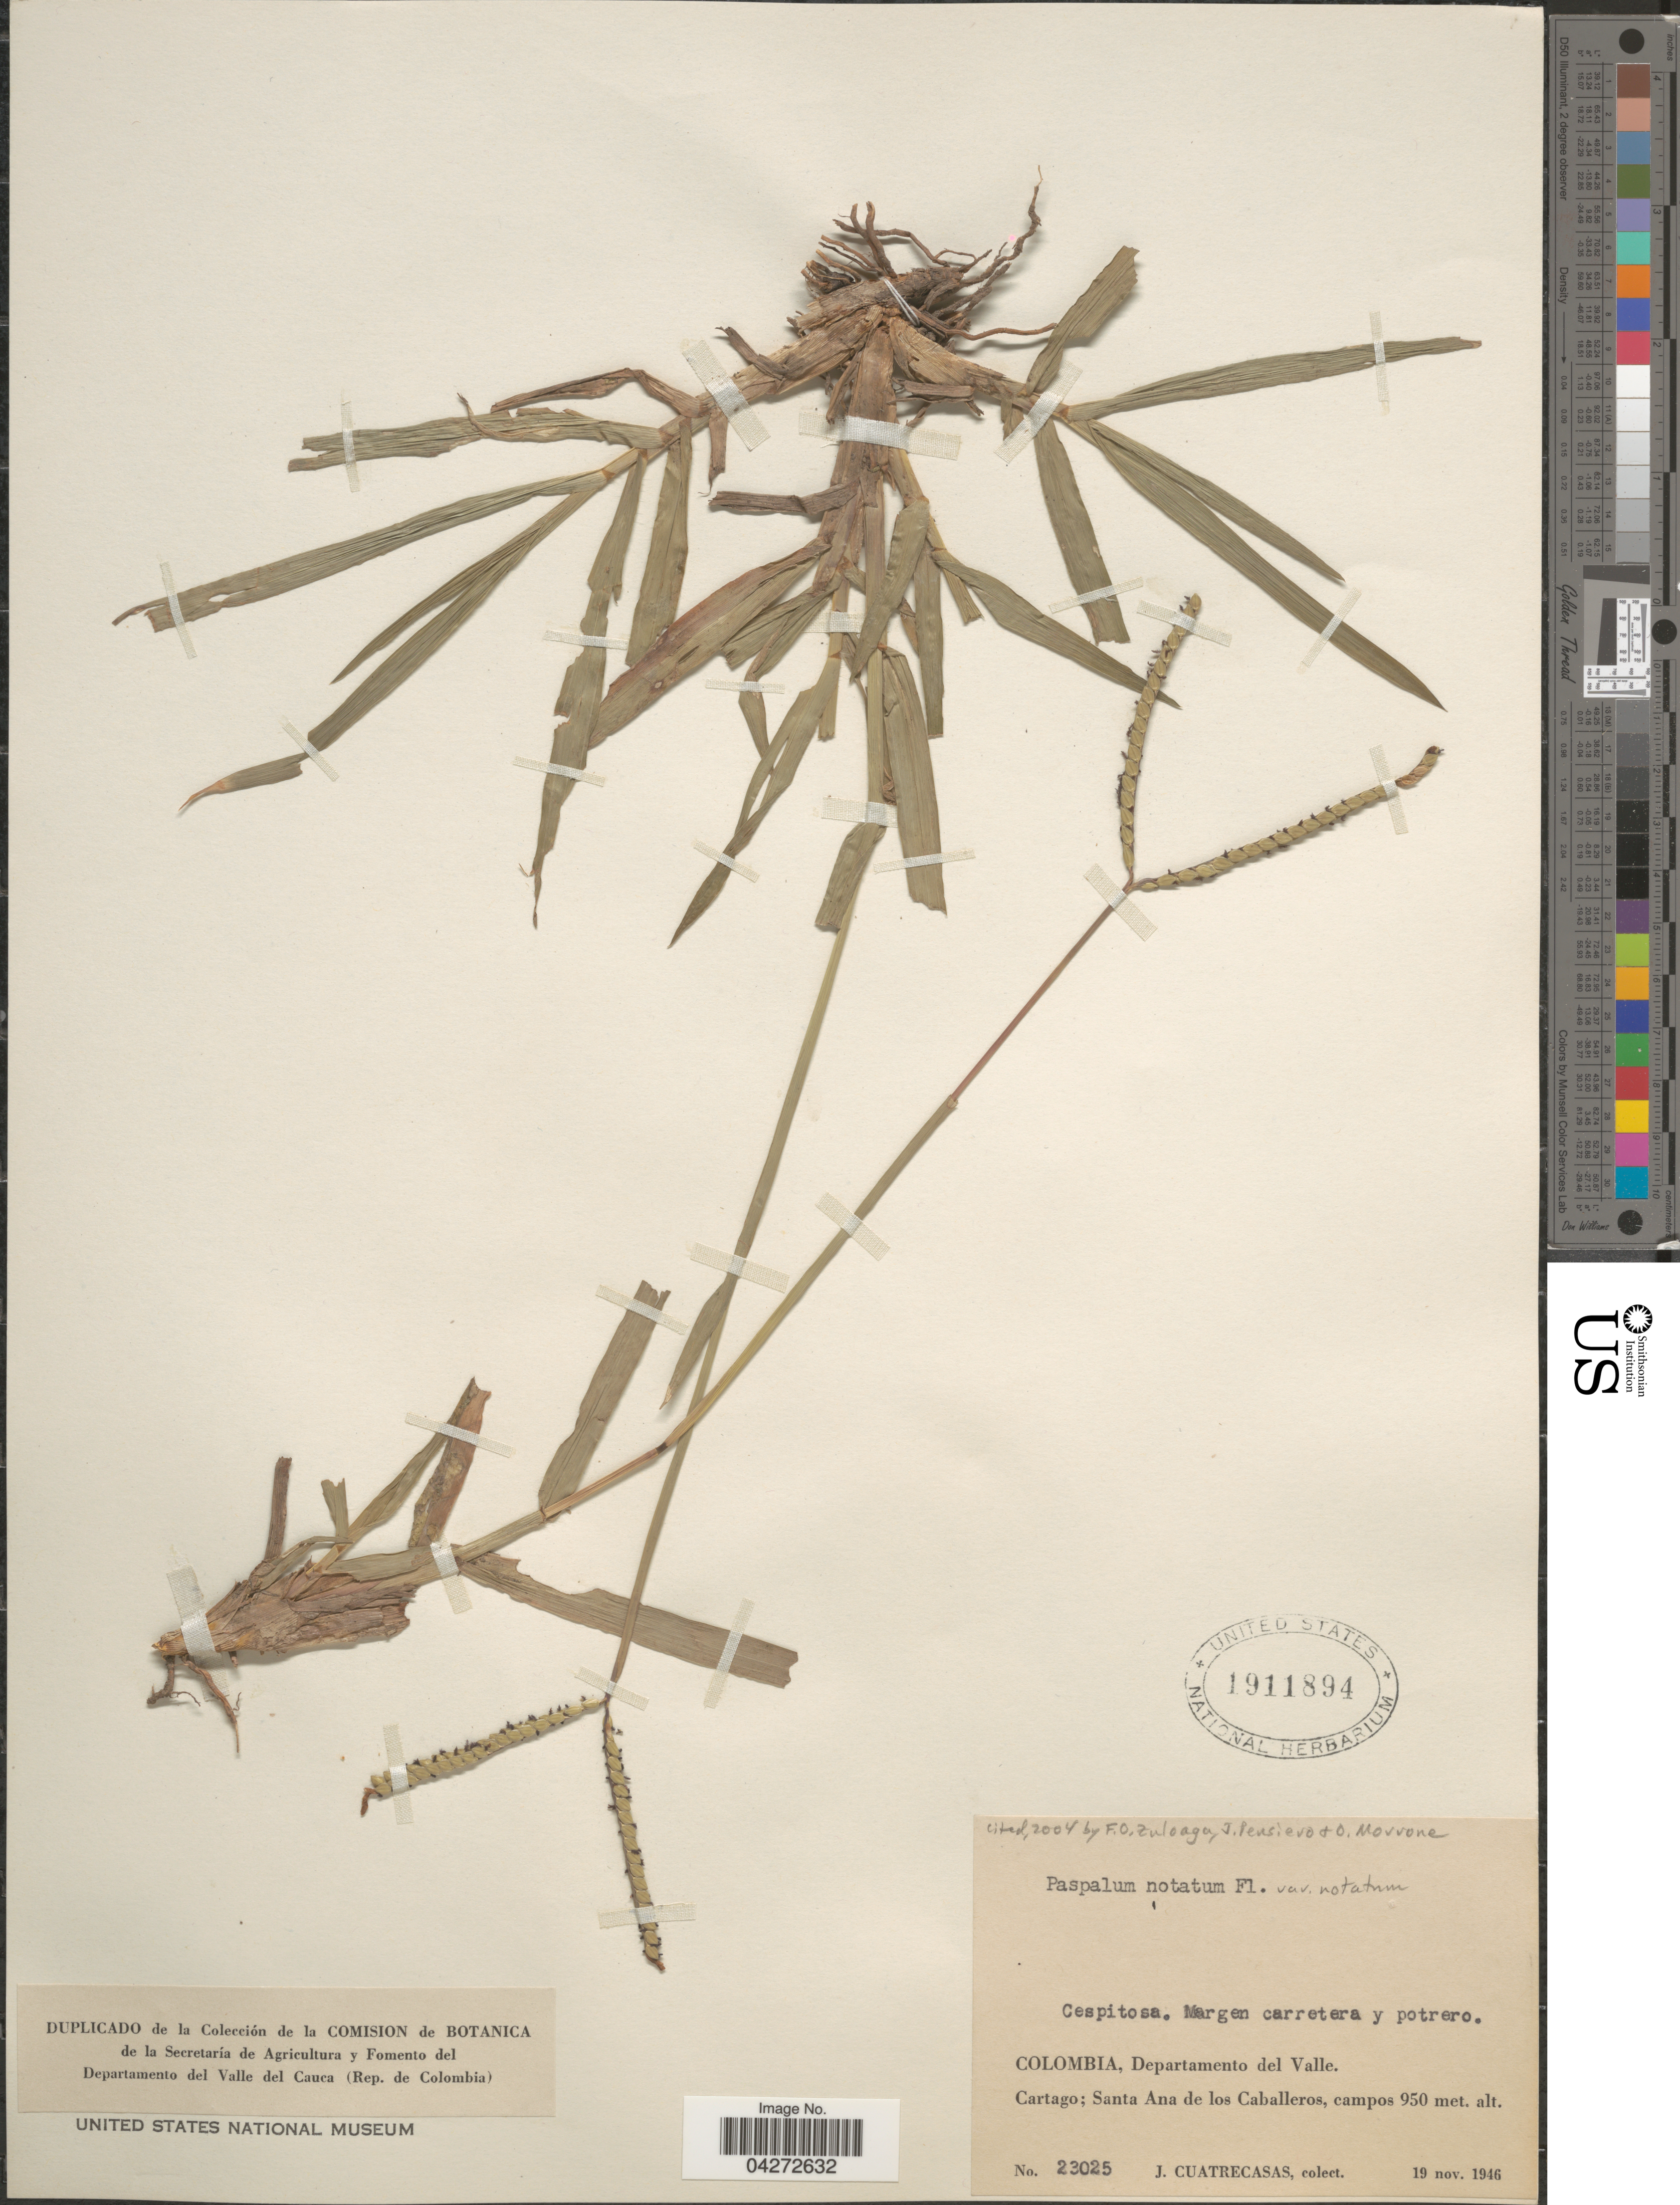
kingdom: Plantae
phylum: Tracheophyta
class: Liliopsida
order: Poales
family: Poaceae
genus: Paspalum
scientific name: Paspalum notatum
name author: Flüggé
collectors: J. Cuatrecasas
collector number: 23025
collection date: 1946-11-19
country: Colombia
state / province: Valle del Cauca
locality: Departamento del Valle. Cartago; Santa Ana de los Caballeros. Departamento del Valle del Cauca (Rep. de Colombia) [unsure placement]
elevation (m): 950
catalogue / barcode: US 1911894